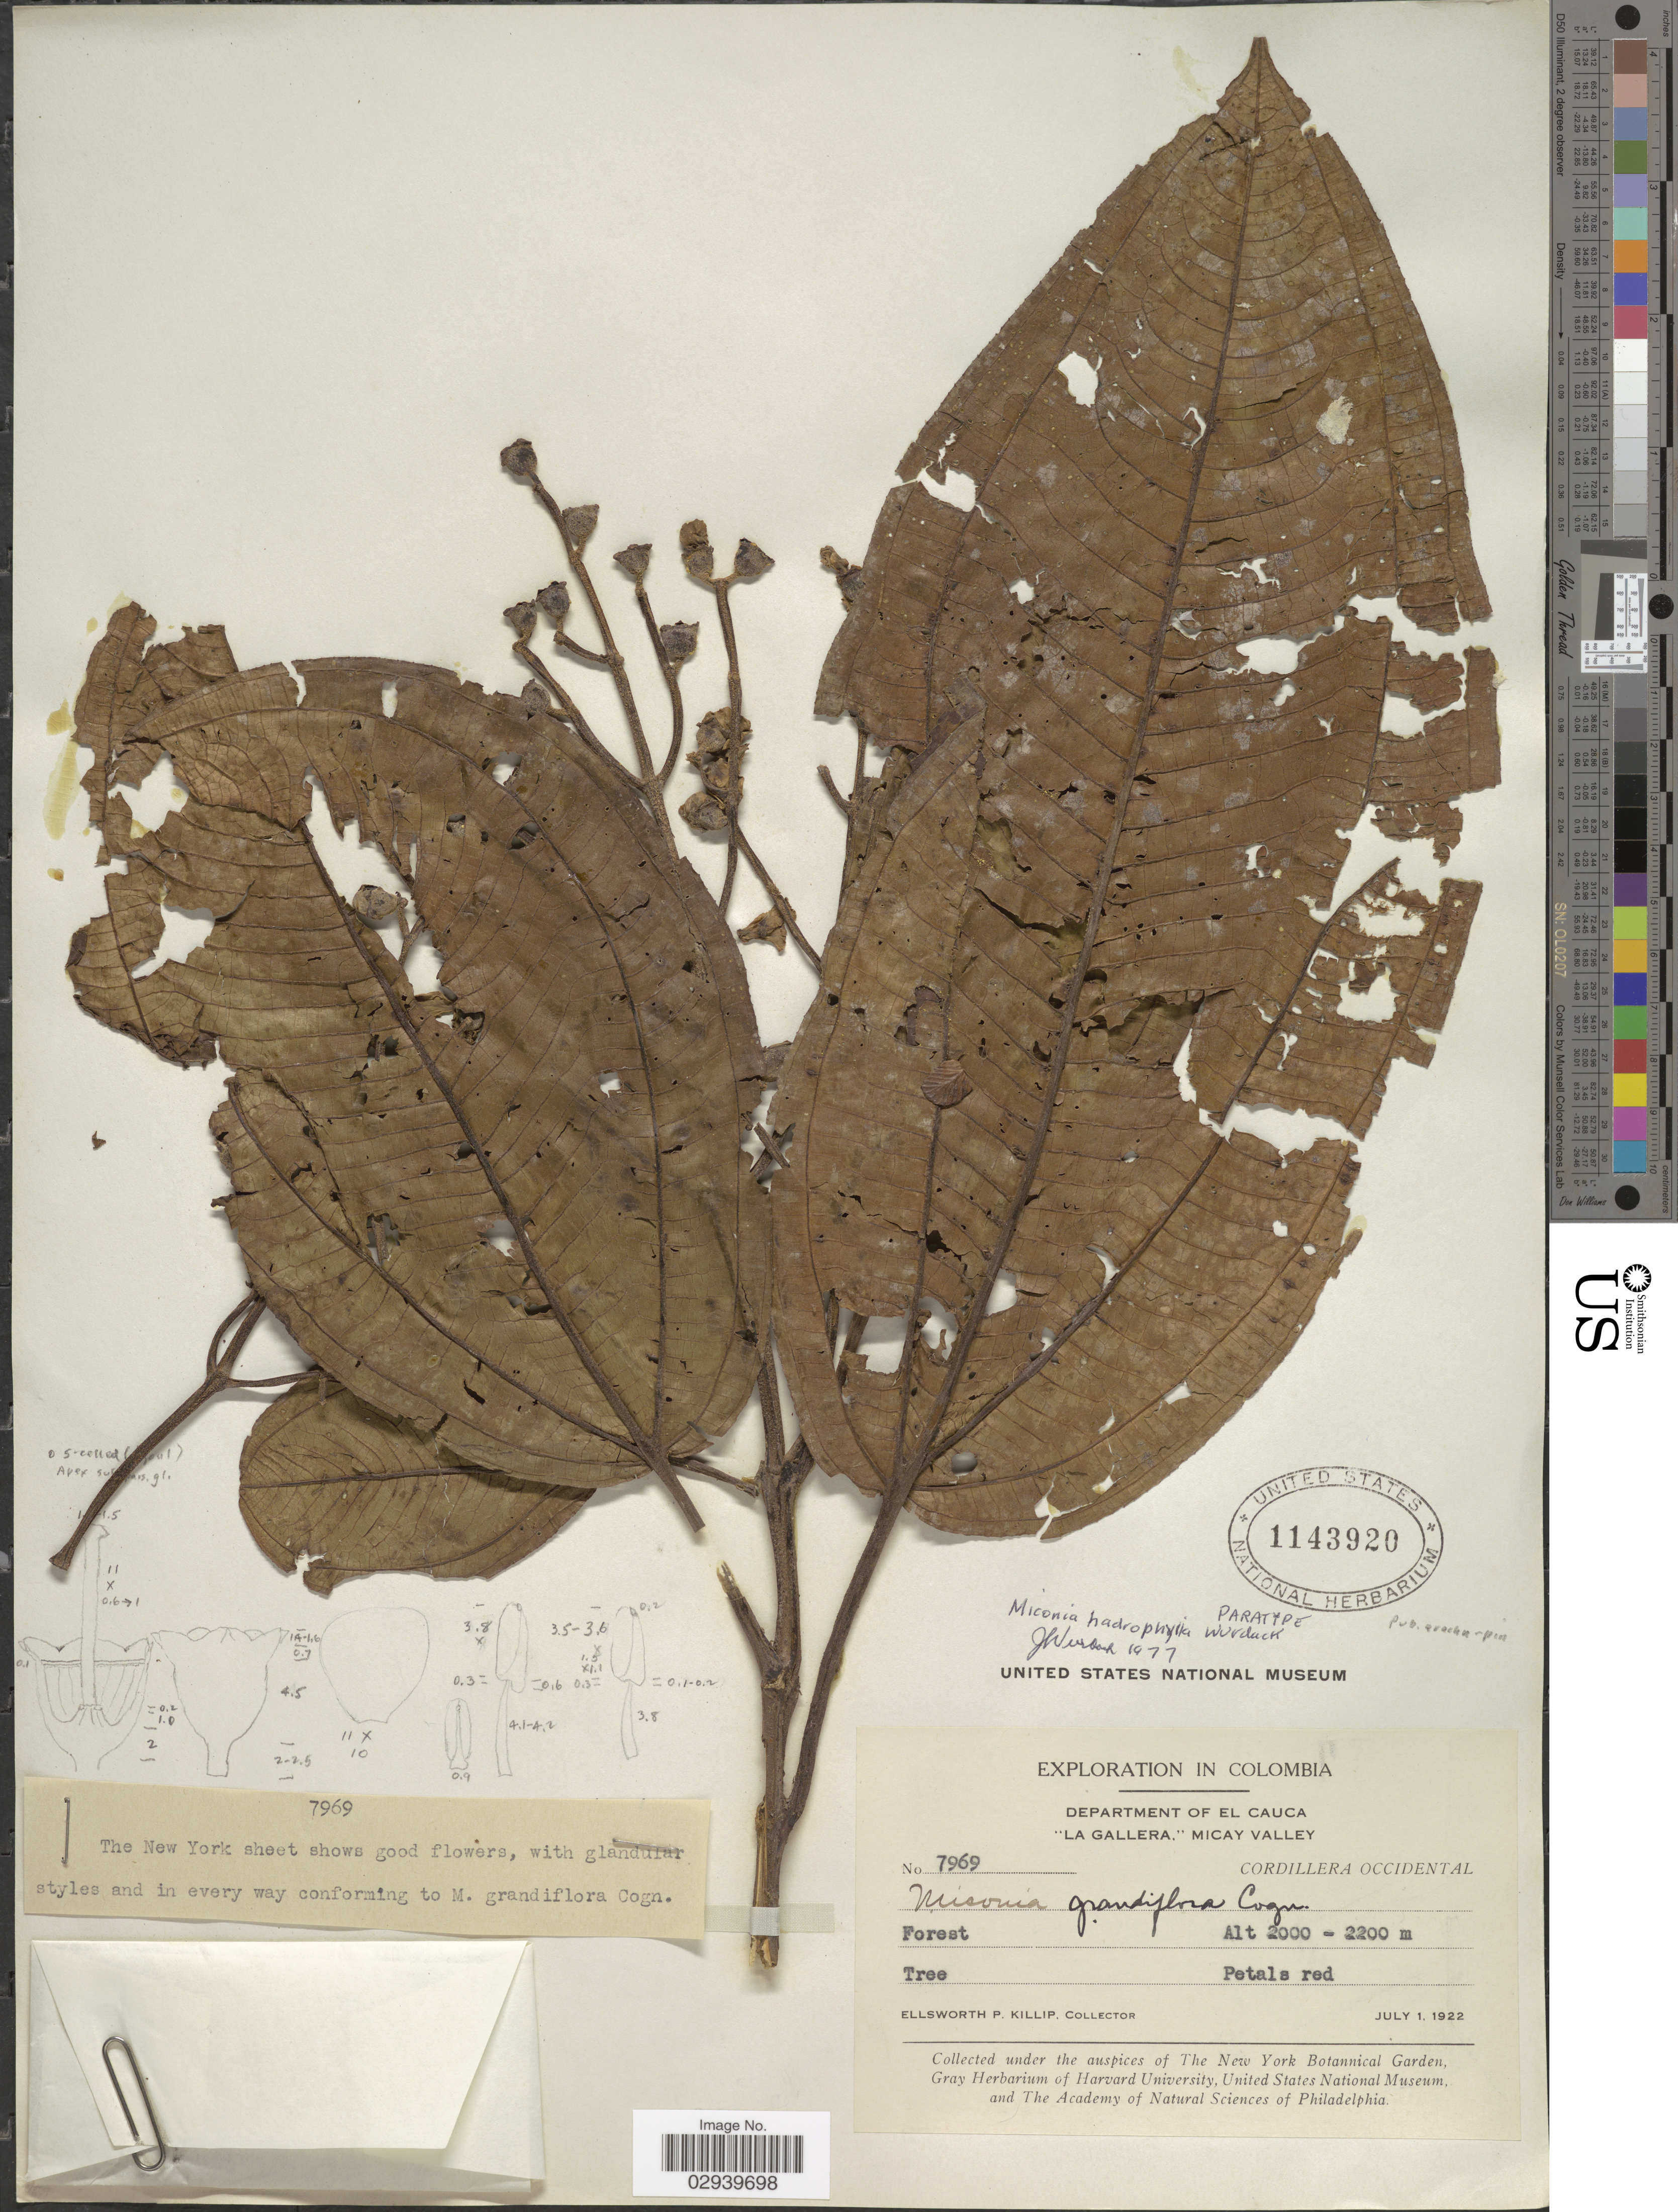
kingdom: Plantae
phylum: Tracheophyta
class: Magnoliopsida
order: Myrtales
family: Melastomataceae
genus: Miconia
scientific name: Miconia hadrophylla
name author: Wurdack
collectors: E. P. Killip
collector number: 7969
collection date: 1922-07-01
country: Colombia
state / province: Cauca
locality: Department of El Cauca, "La Gallera", Micay Valley, Cordillera Occidental.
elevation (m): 2000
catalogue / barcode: US 1143920